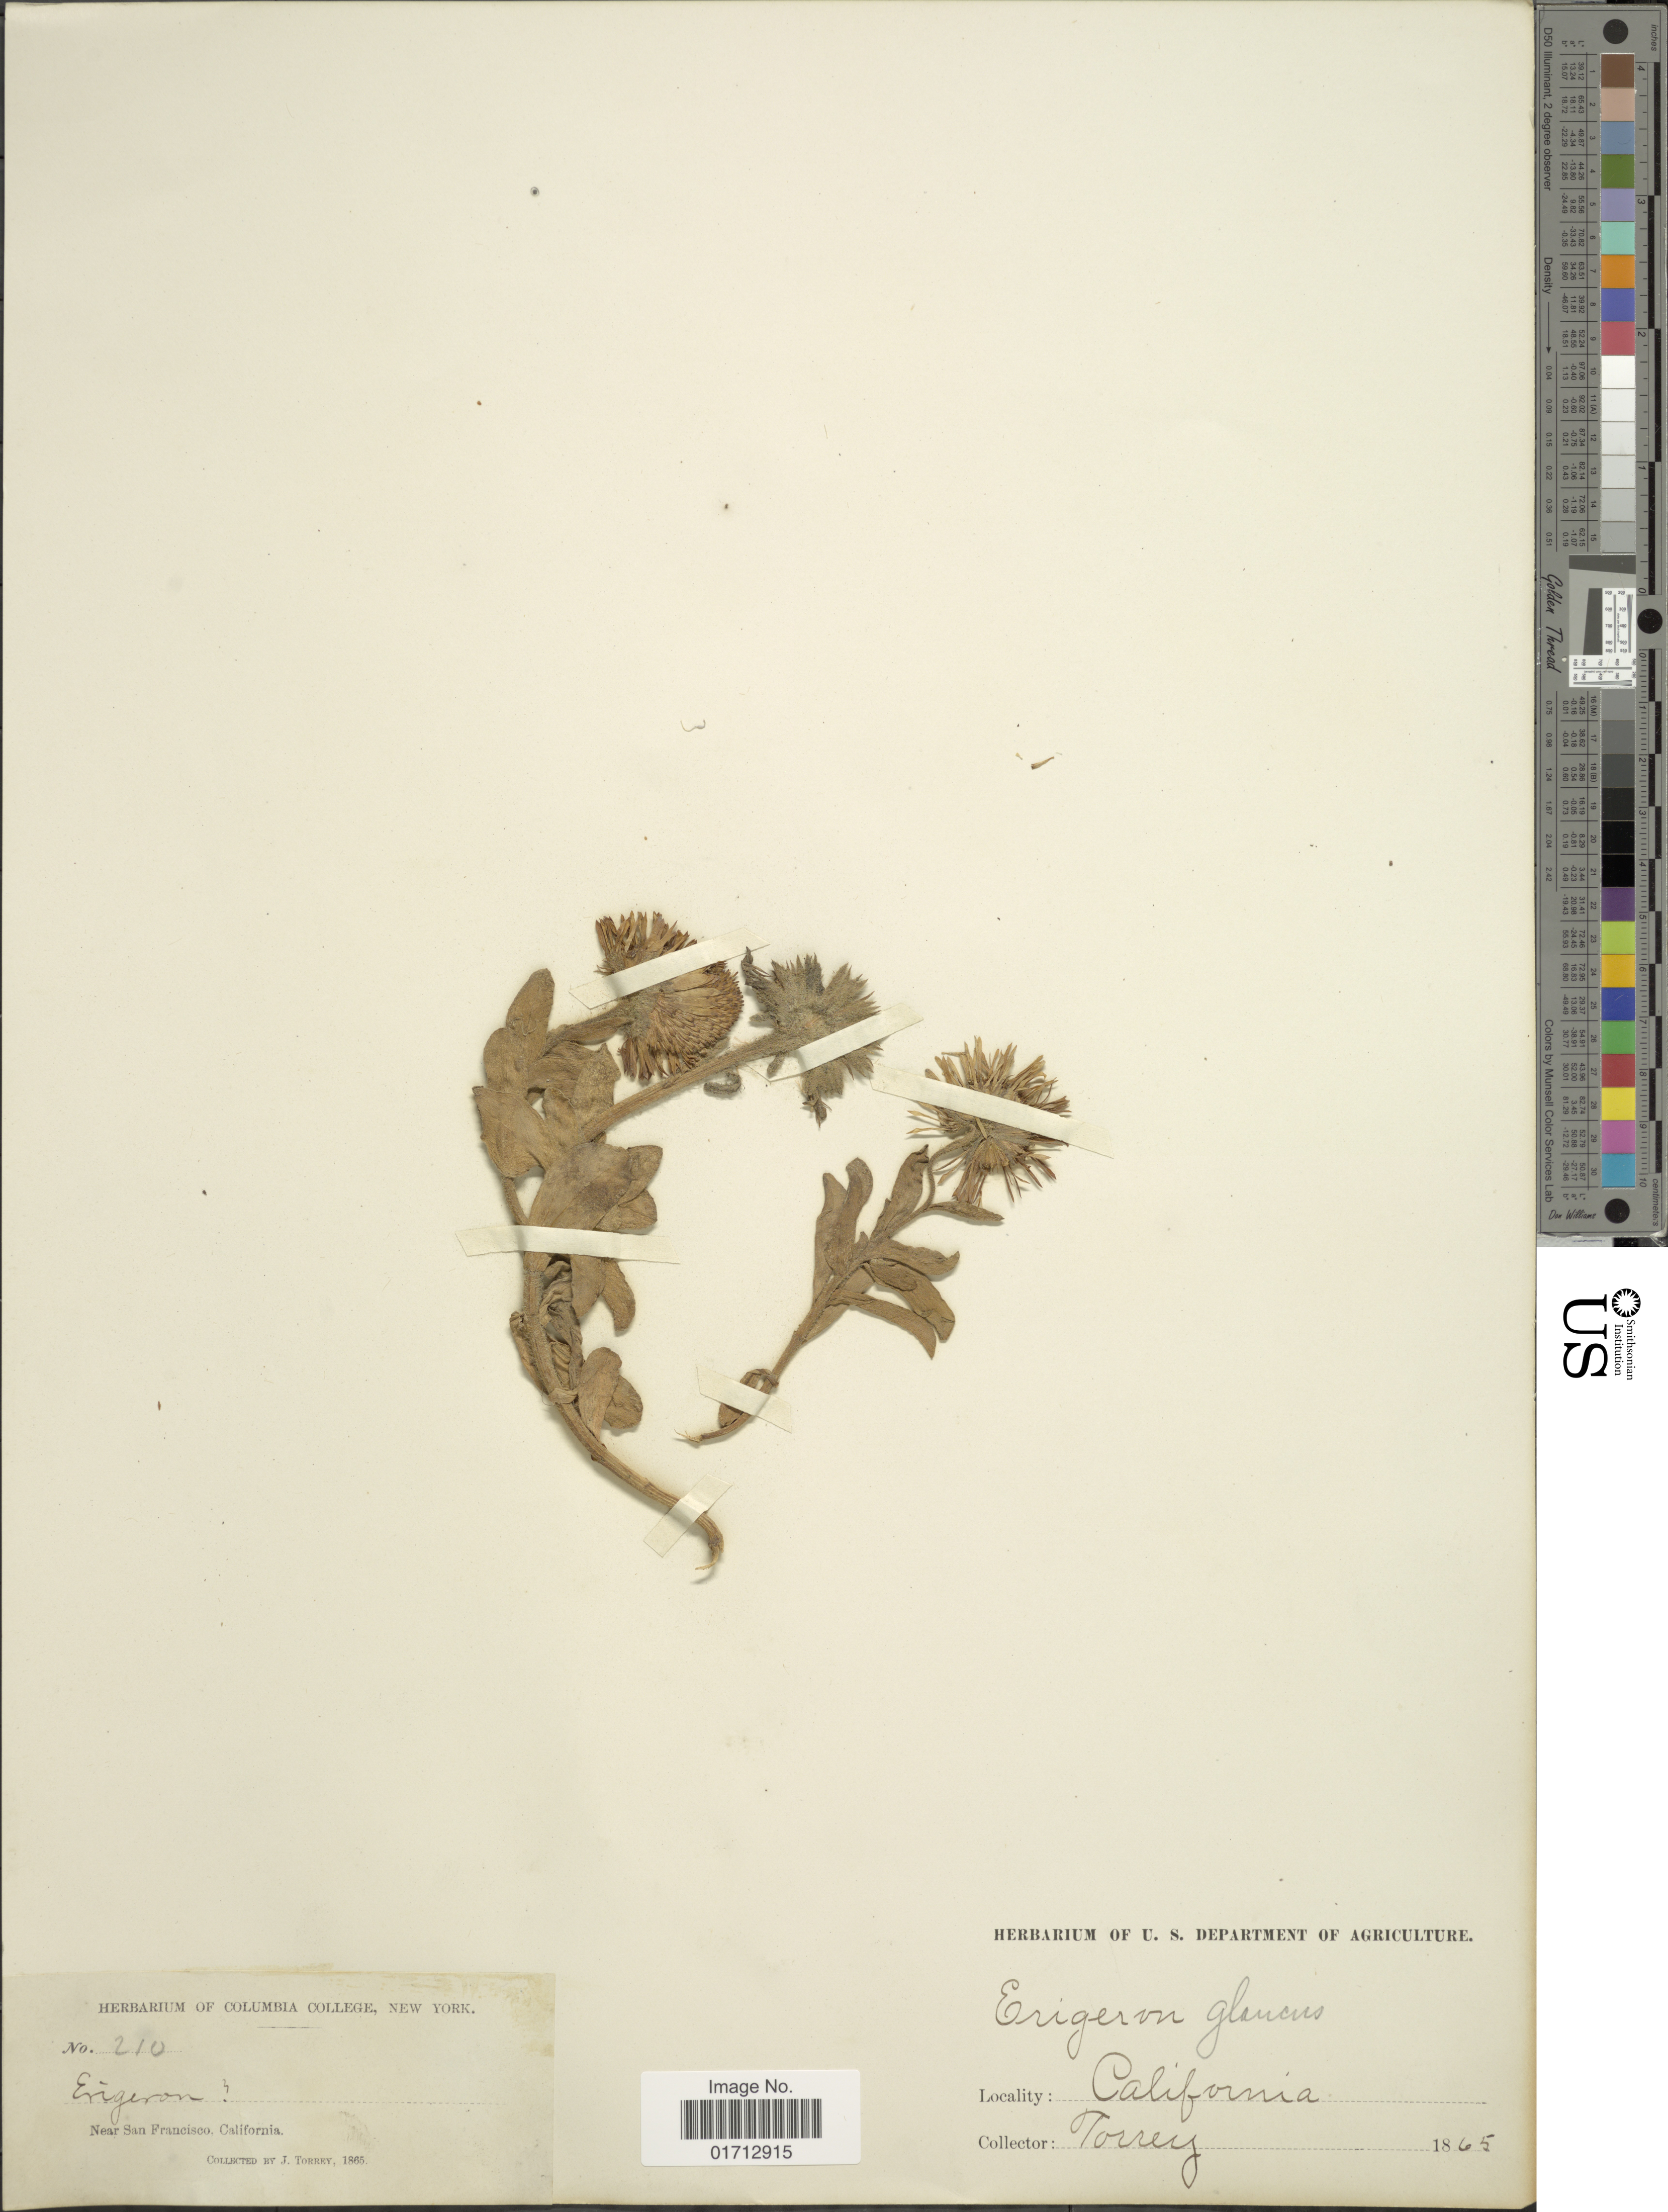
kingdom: Plantae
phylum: Tracheophyta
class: Magnoliopsida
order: Asterales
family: Asteraceae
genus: Erigeron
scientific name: Erigeron glaucus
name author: Ker Gawl.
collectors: J. Torrey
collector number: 210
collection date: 1865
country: United States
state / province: California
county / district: San Francisco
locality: Near San Francisco.